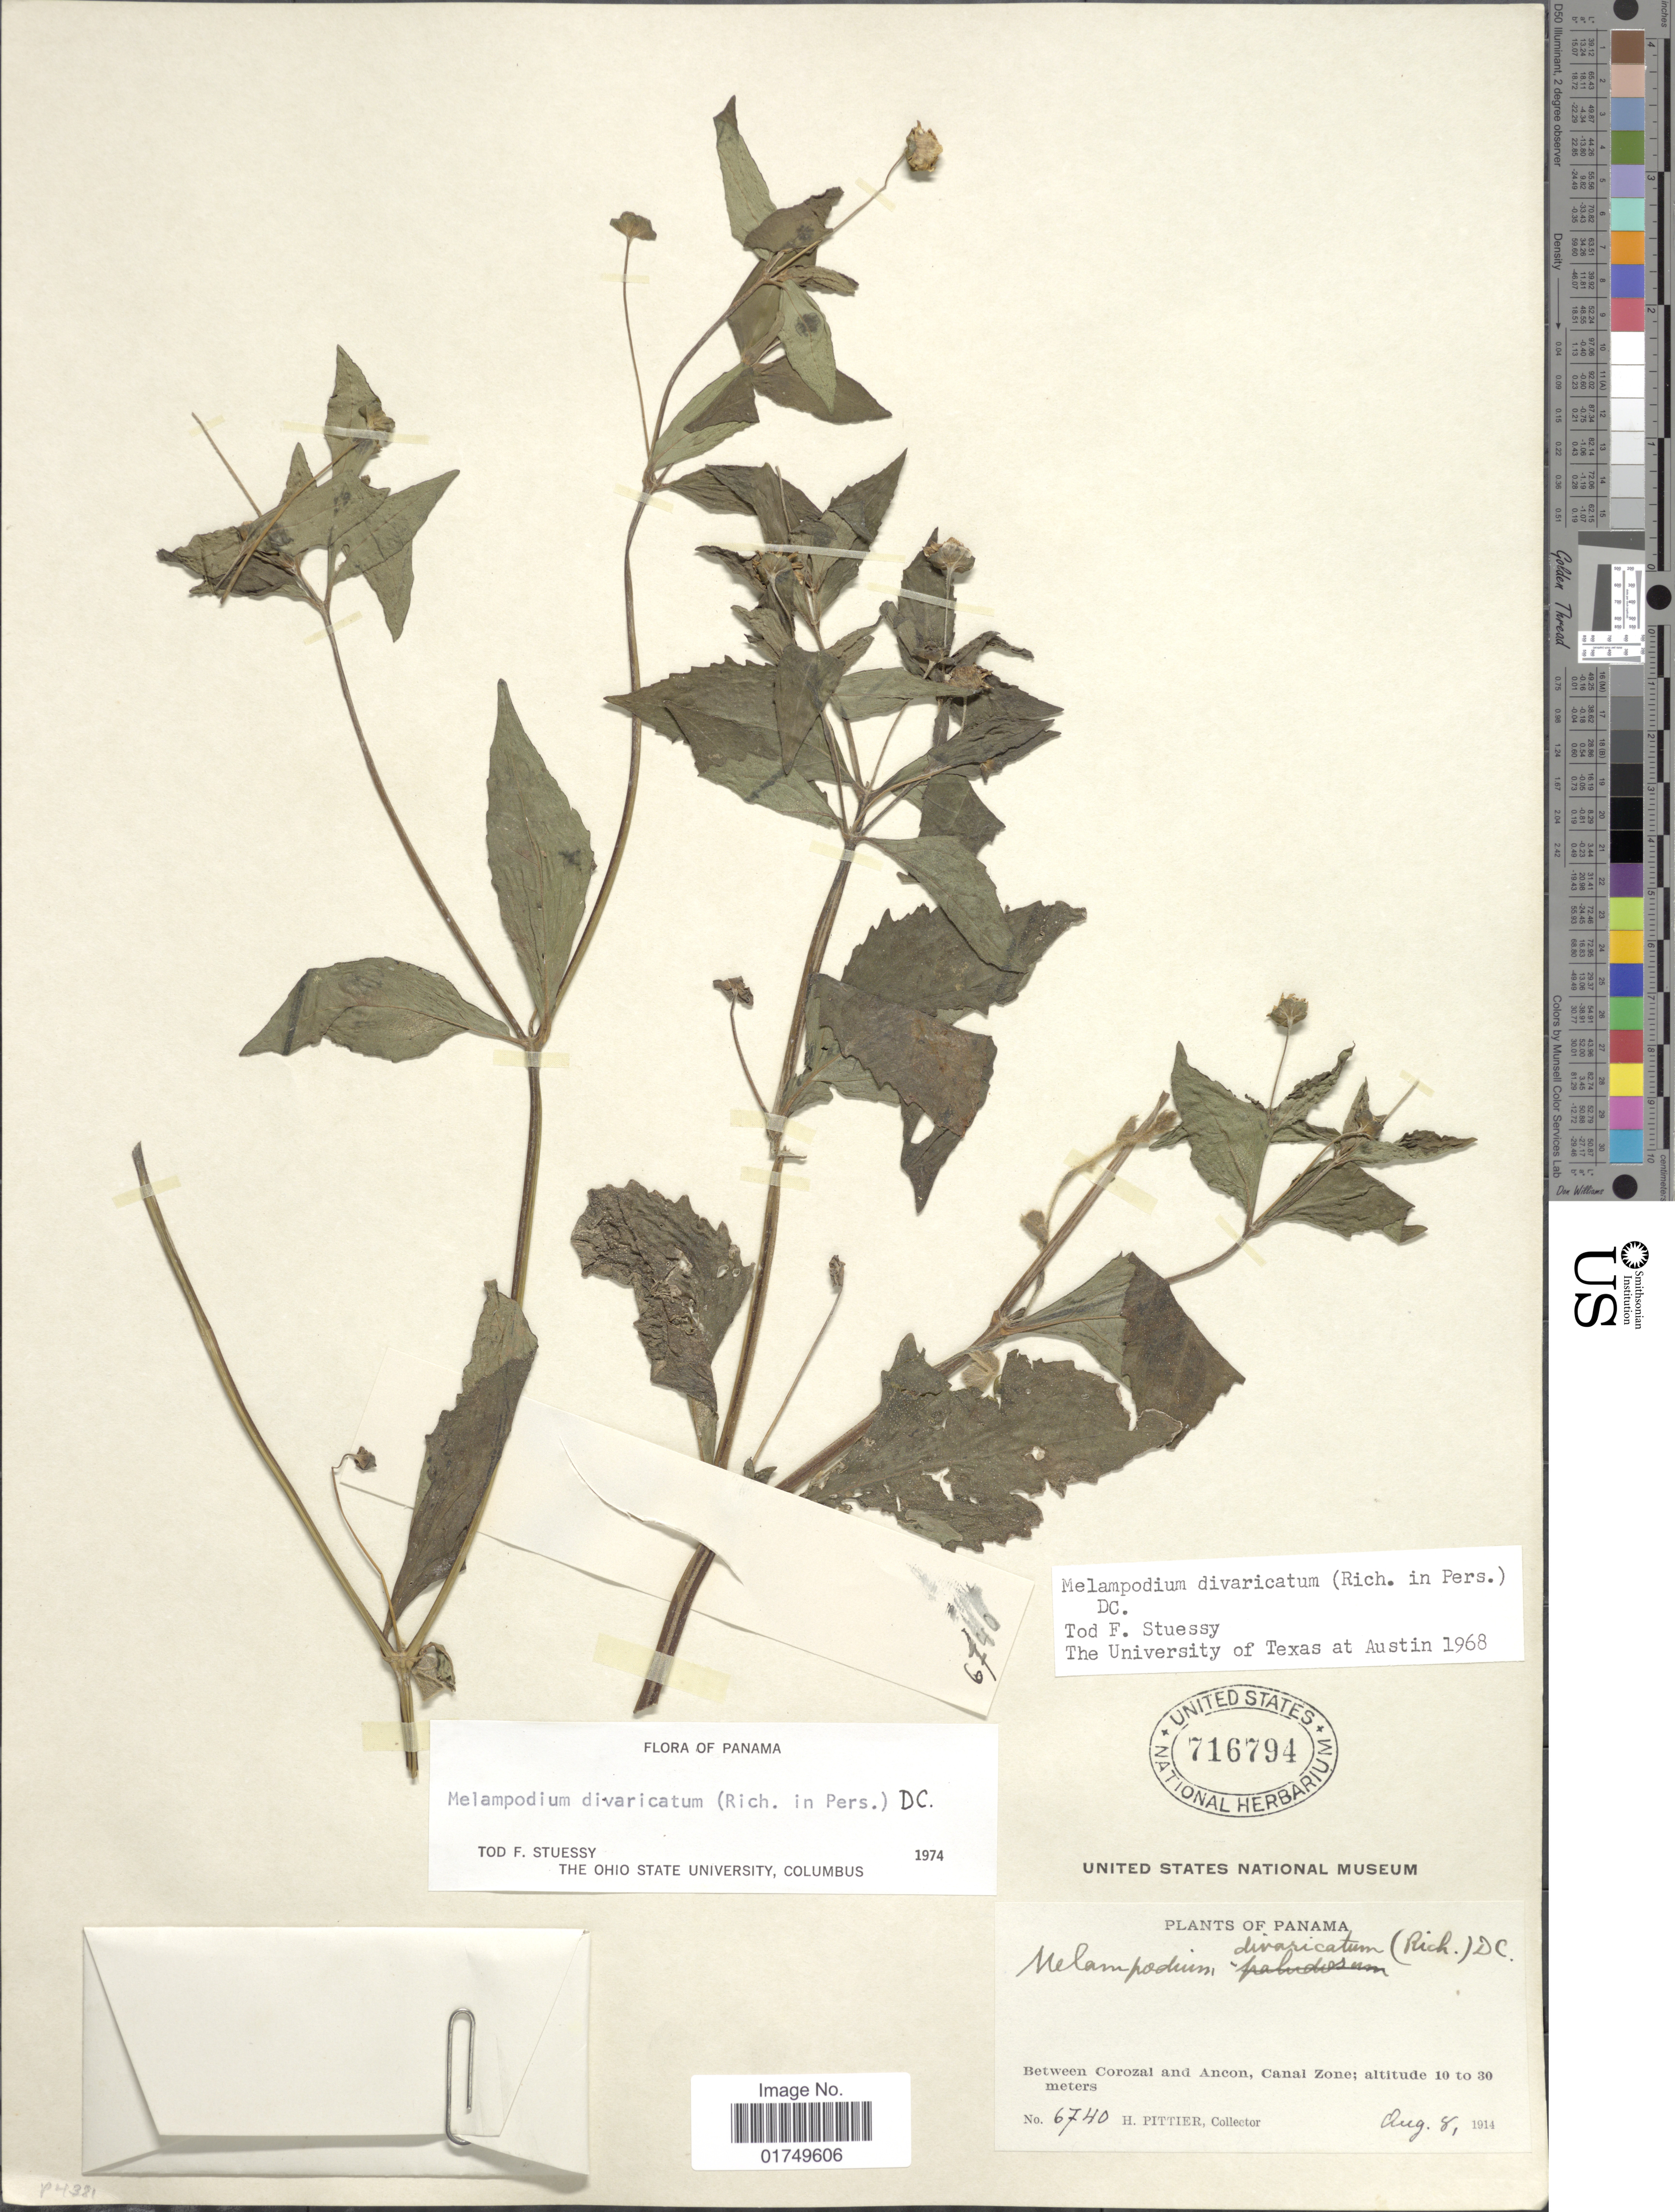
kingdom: Plantae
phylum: Tracheophyta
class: Magnoliopsida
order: Asterales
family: Asteraceae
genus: Melampodium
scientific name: Melampodium divaricatum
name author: (Rich.) DC.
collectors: H. F. Pittier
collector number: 6740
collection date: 1914-08-08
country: Panama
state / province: Colón / Panamá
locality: Between Corozal and Ancon, Canal Zone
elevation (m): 10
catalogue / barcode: US 716794